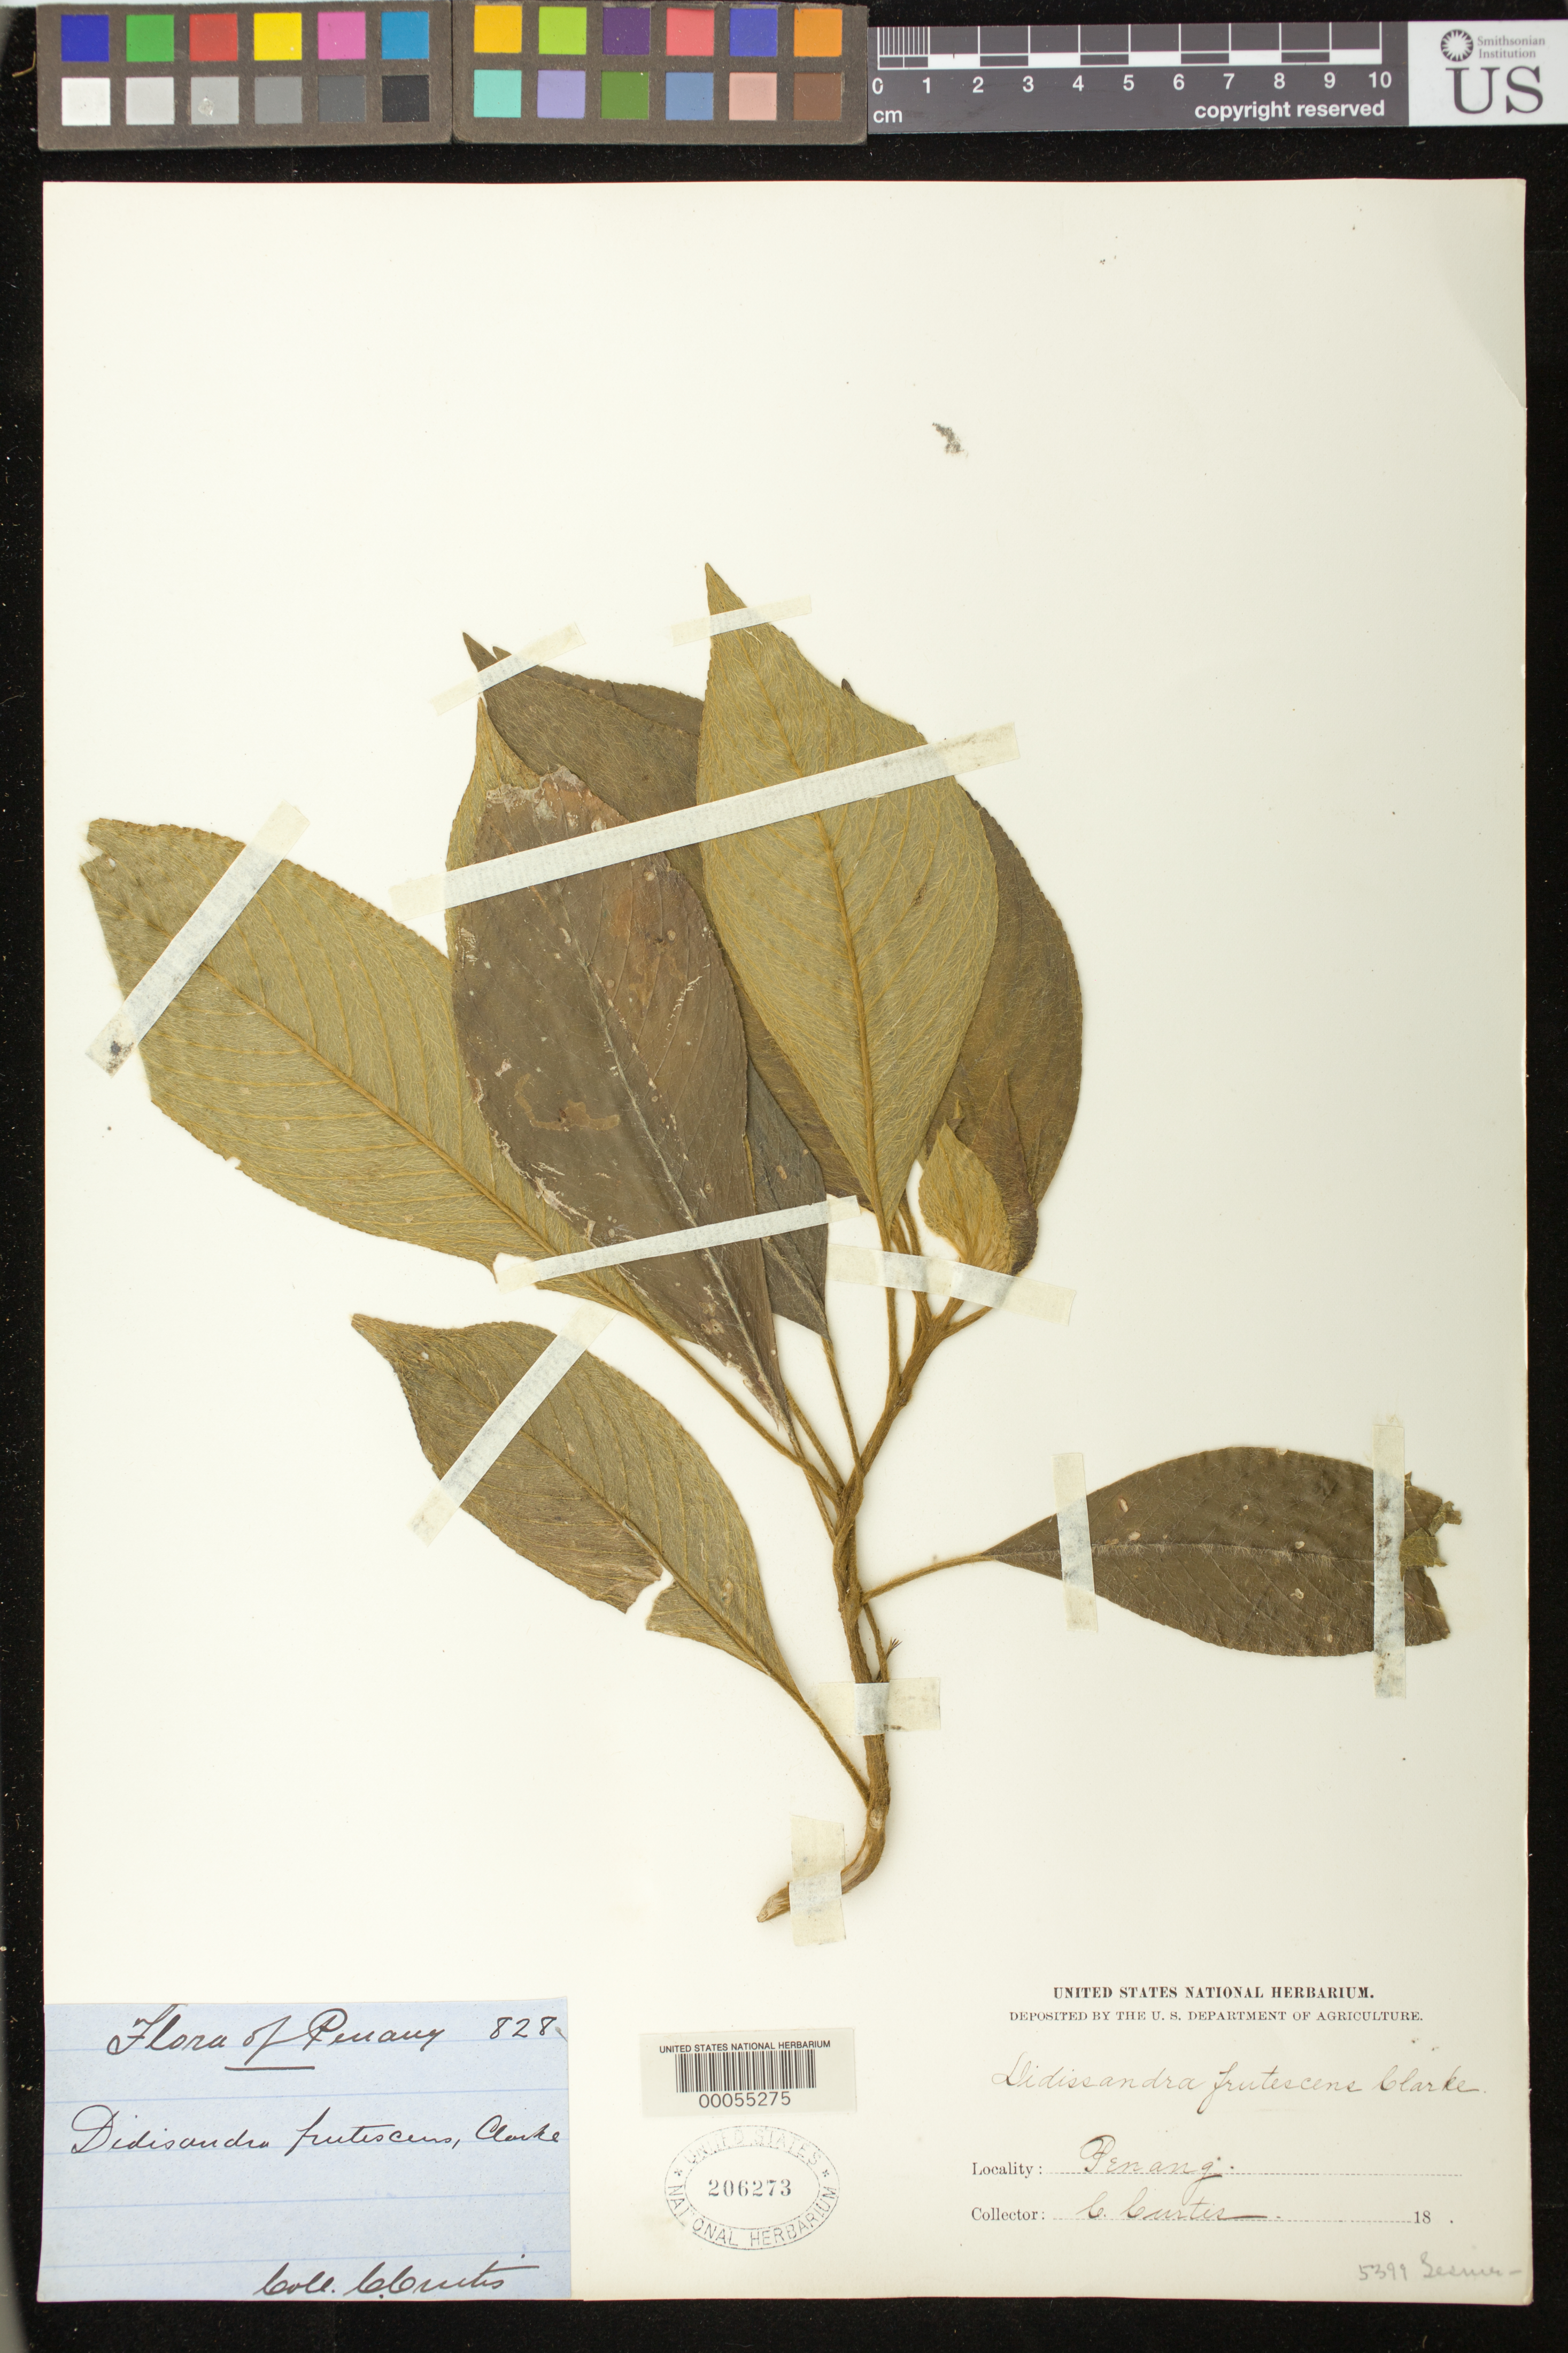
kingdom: Plantae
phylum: Tracheophyta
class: Magnoliopsida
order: Lamiales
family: Gesneriaceae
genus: Didissandra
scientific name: Didissandra frutescens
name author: (Jack) C.B. Clarke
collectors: C. Curtis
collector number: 828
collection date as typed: Oct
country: Malaysia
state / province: Pinang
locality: Penang,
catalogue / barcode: US 206273